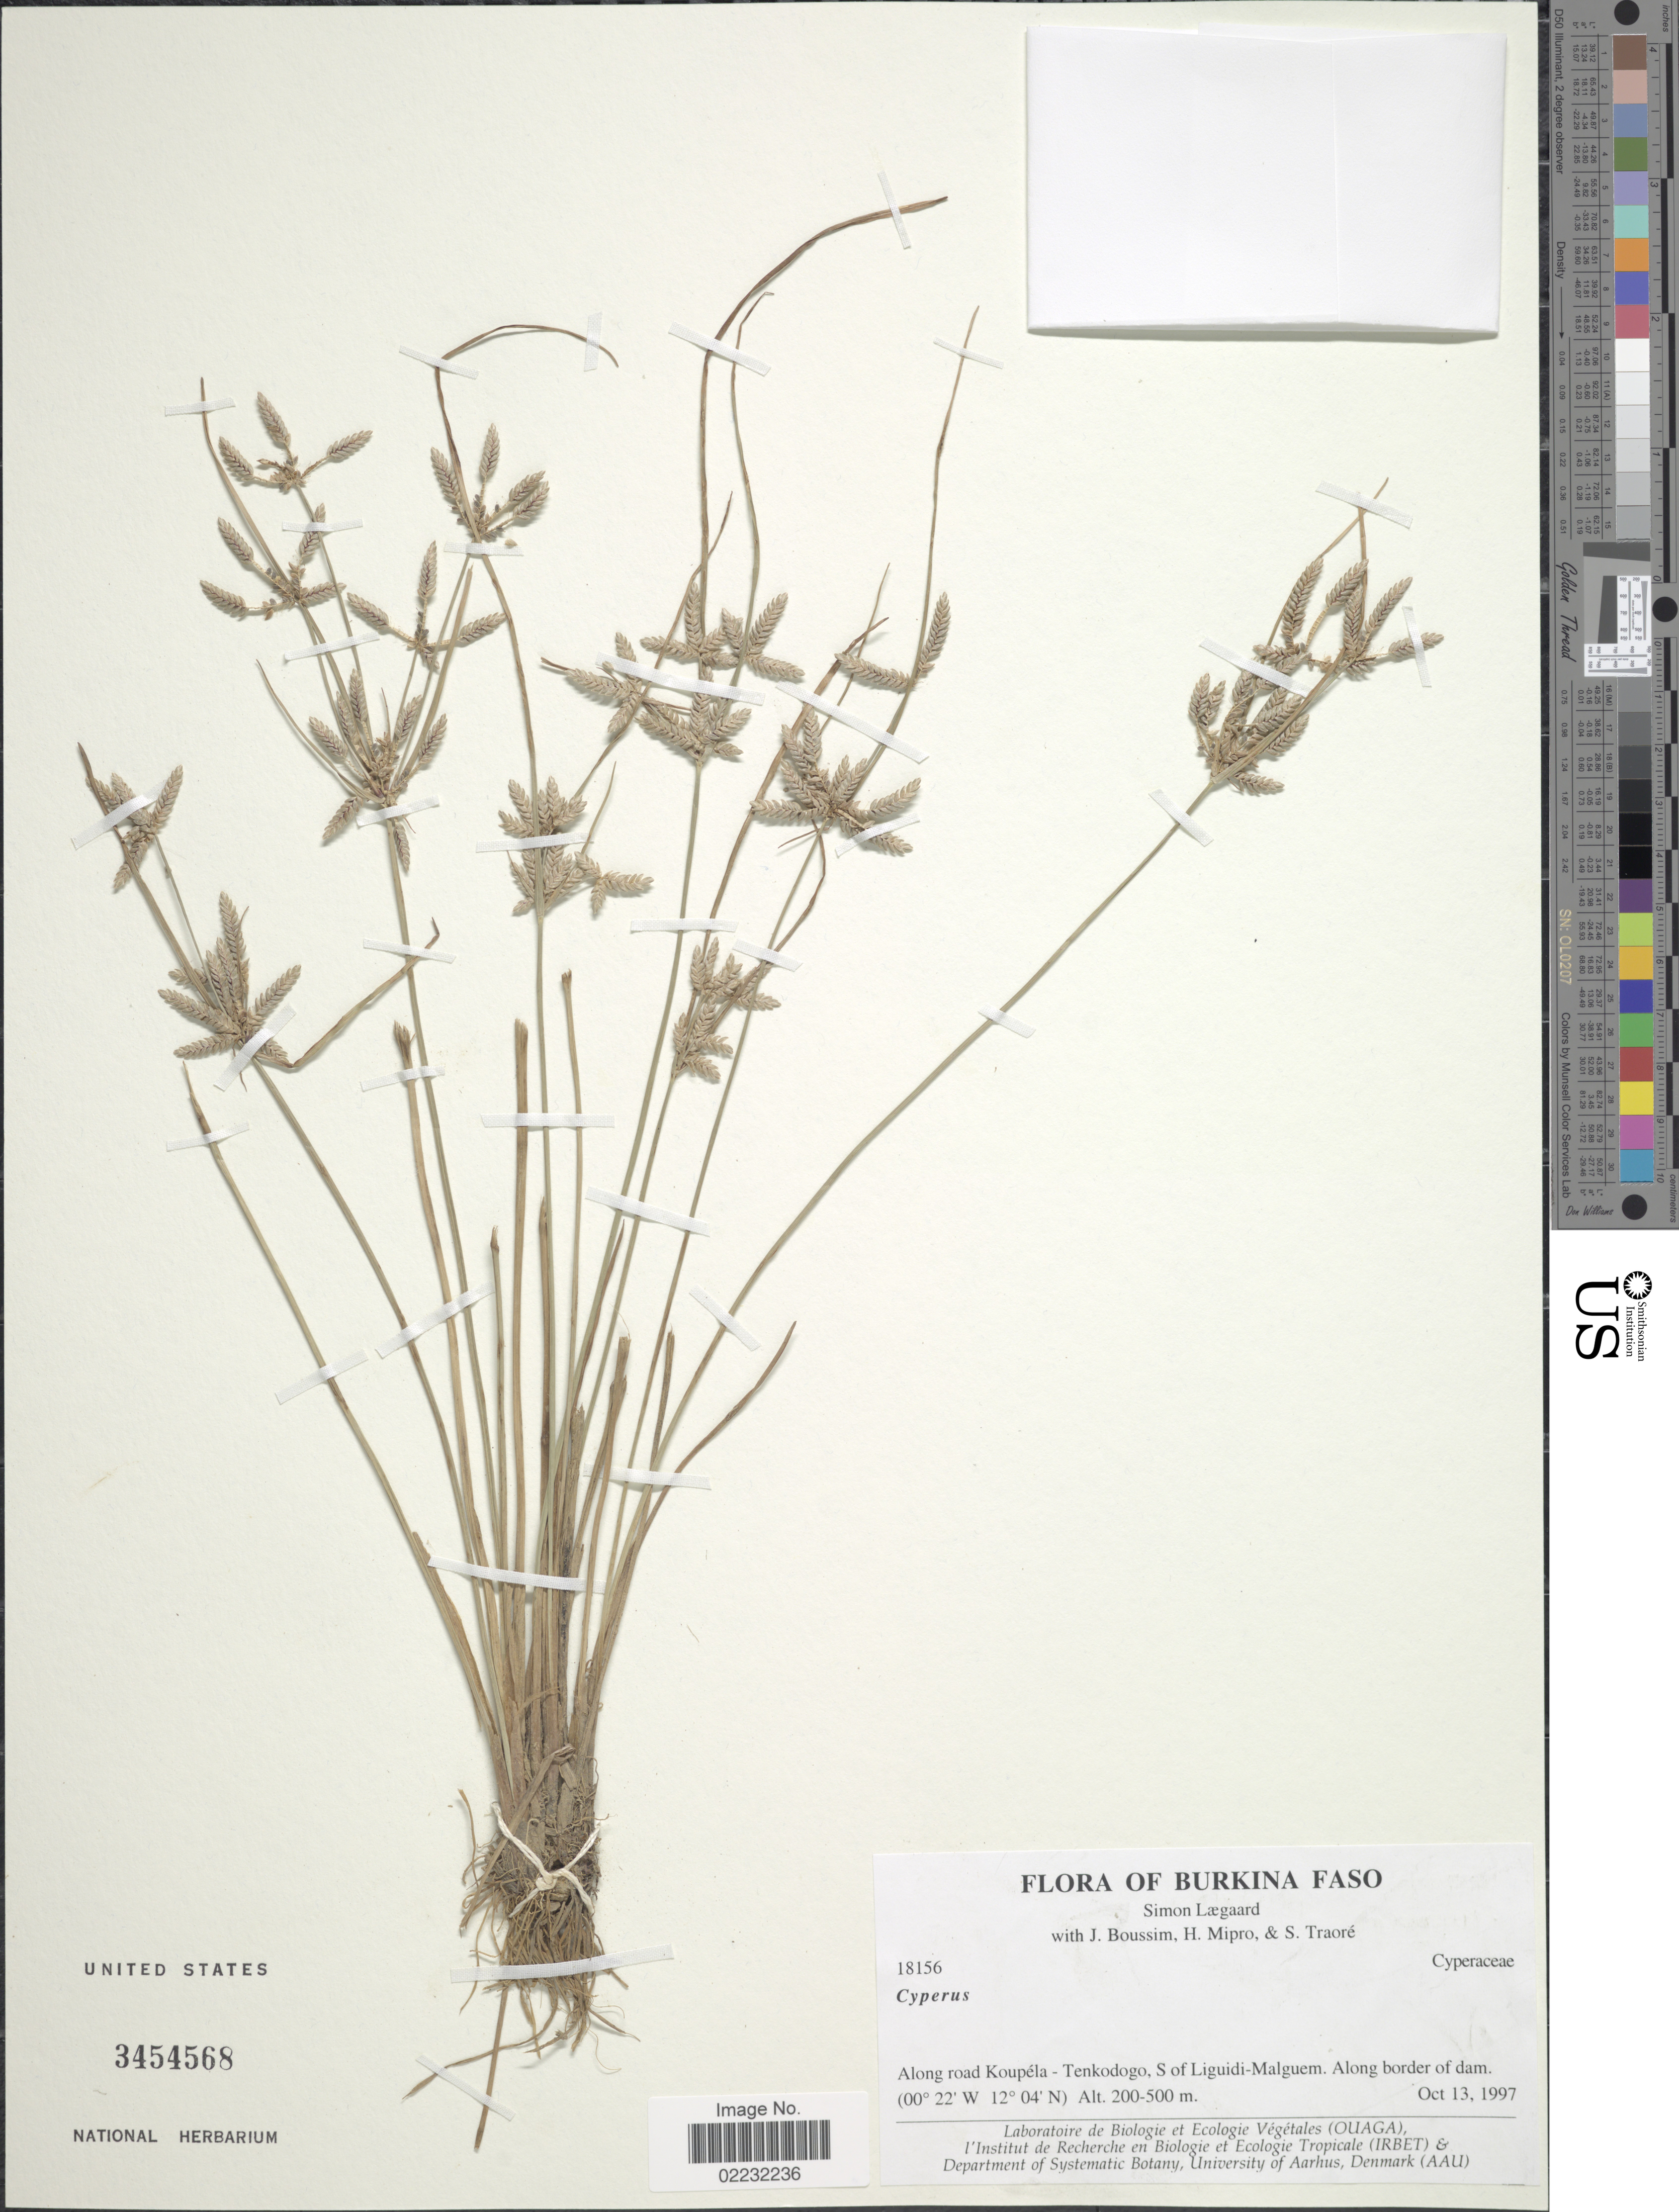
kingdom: Plantae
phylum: Tracheophyta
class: Liliopsida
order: Poales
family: Cyperaceae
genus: Cyperus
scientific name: Cyperus pustulatus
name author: Vahl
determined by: Strong, Mark T., (BOT), Smithsonian Institution - National Museum of Natural History (UNITED STATES)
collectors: S. Lægaard, J. Boussim, H. Mipro & S. Traore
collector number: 18156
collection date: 1997-10-13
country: Burkina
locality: Burkina Faso, along road Koupela- Tenkodogo, S. of Lguidi-Malguem, along border of dam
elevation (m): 200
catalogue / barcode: US 3454568